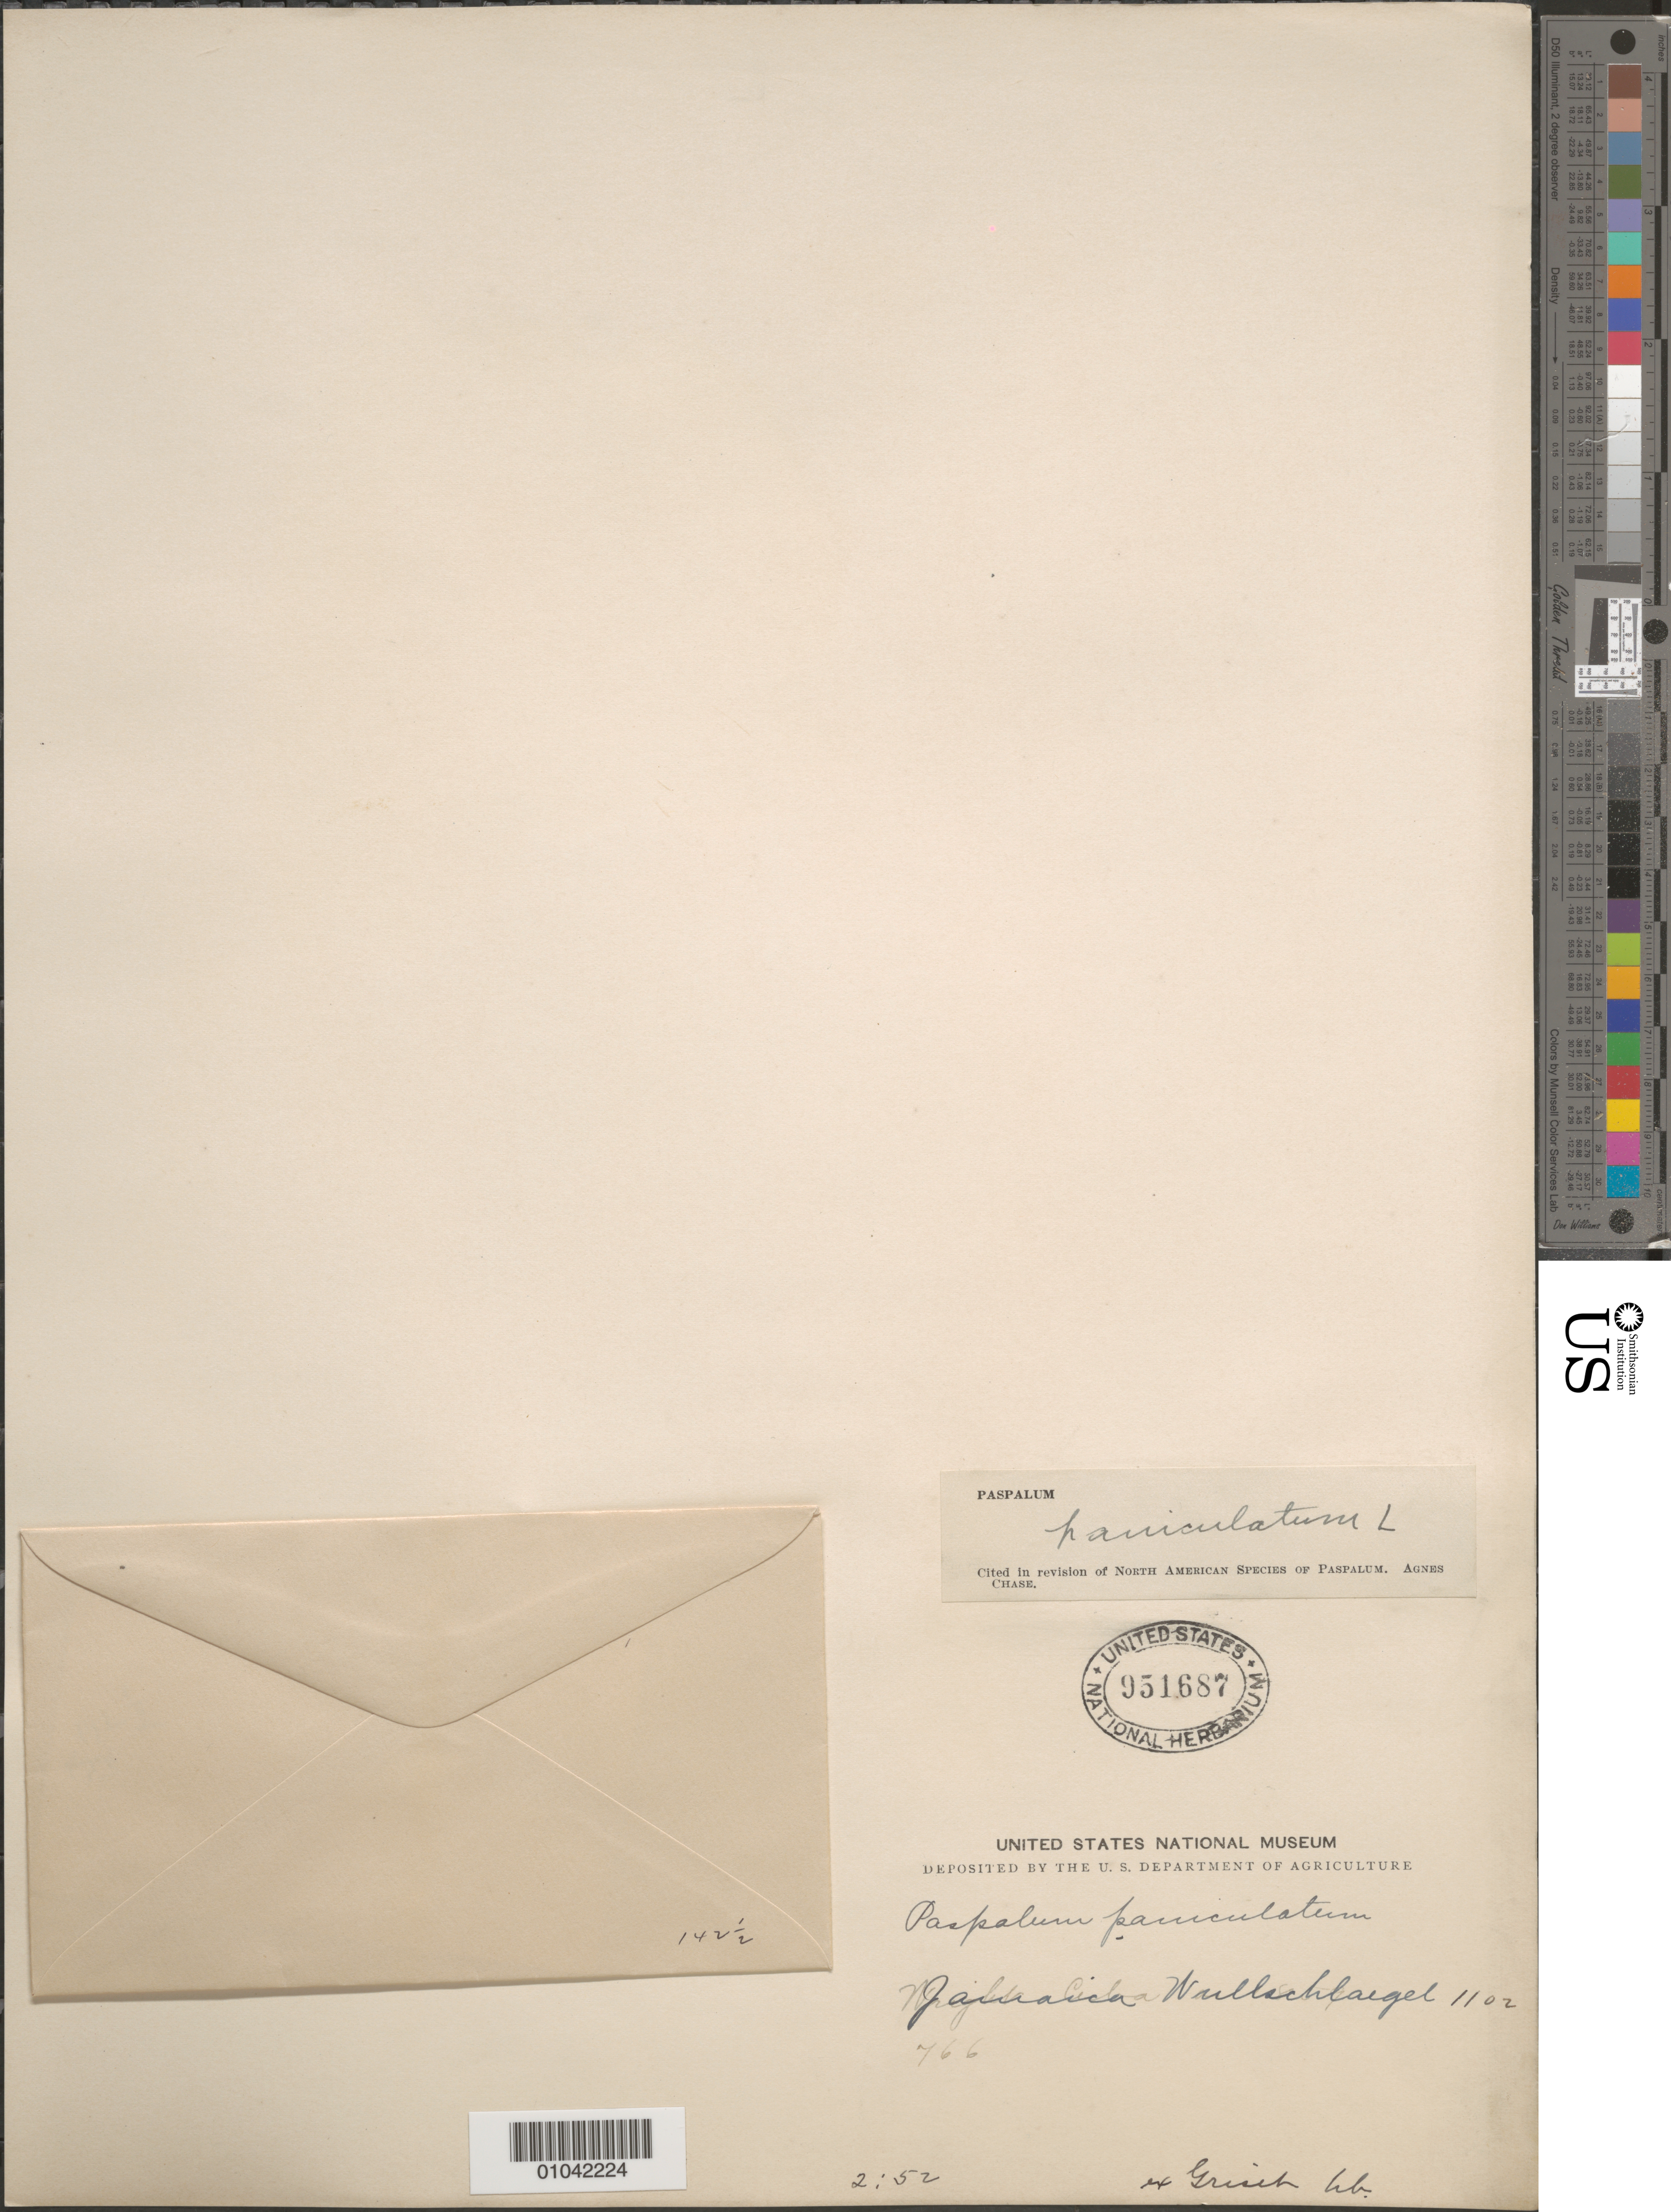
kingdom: Plantae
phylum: Tracheophyta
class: Liliopsida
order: Poales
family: Poaceae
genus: Paspalum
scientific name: Paspalum paniculatum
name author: L.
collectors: H. R. Wullschlaegel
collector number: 1102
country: Jamaica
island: Jamaica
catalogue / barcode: US 951687